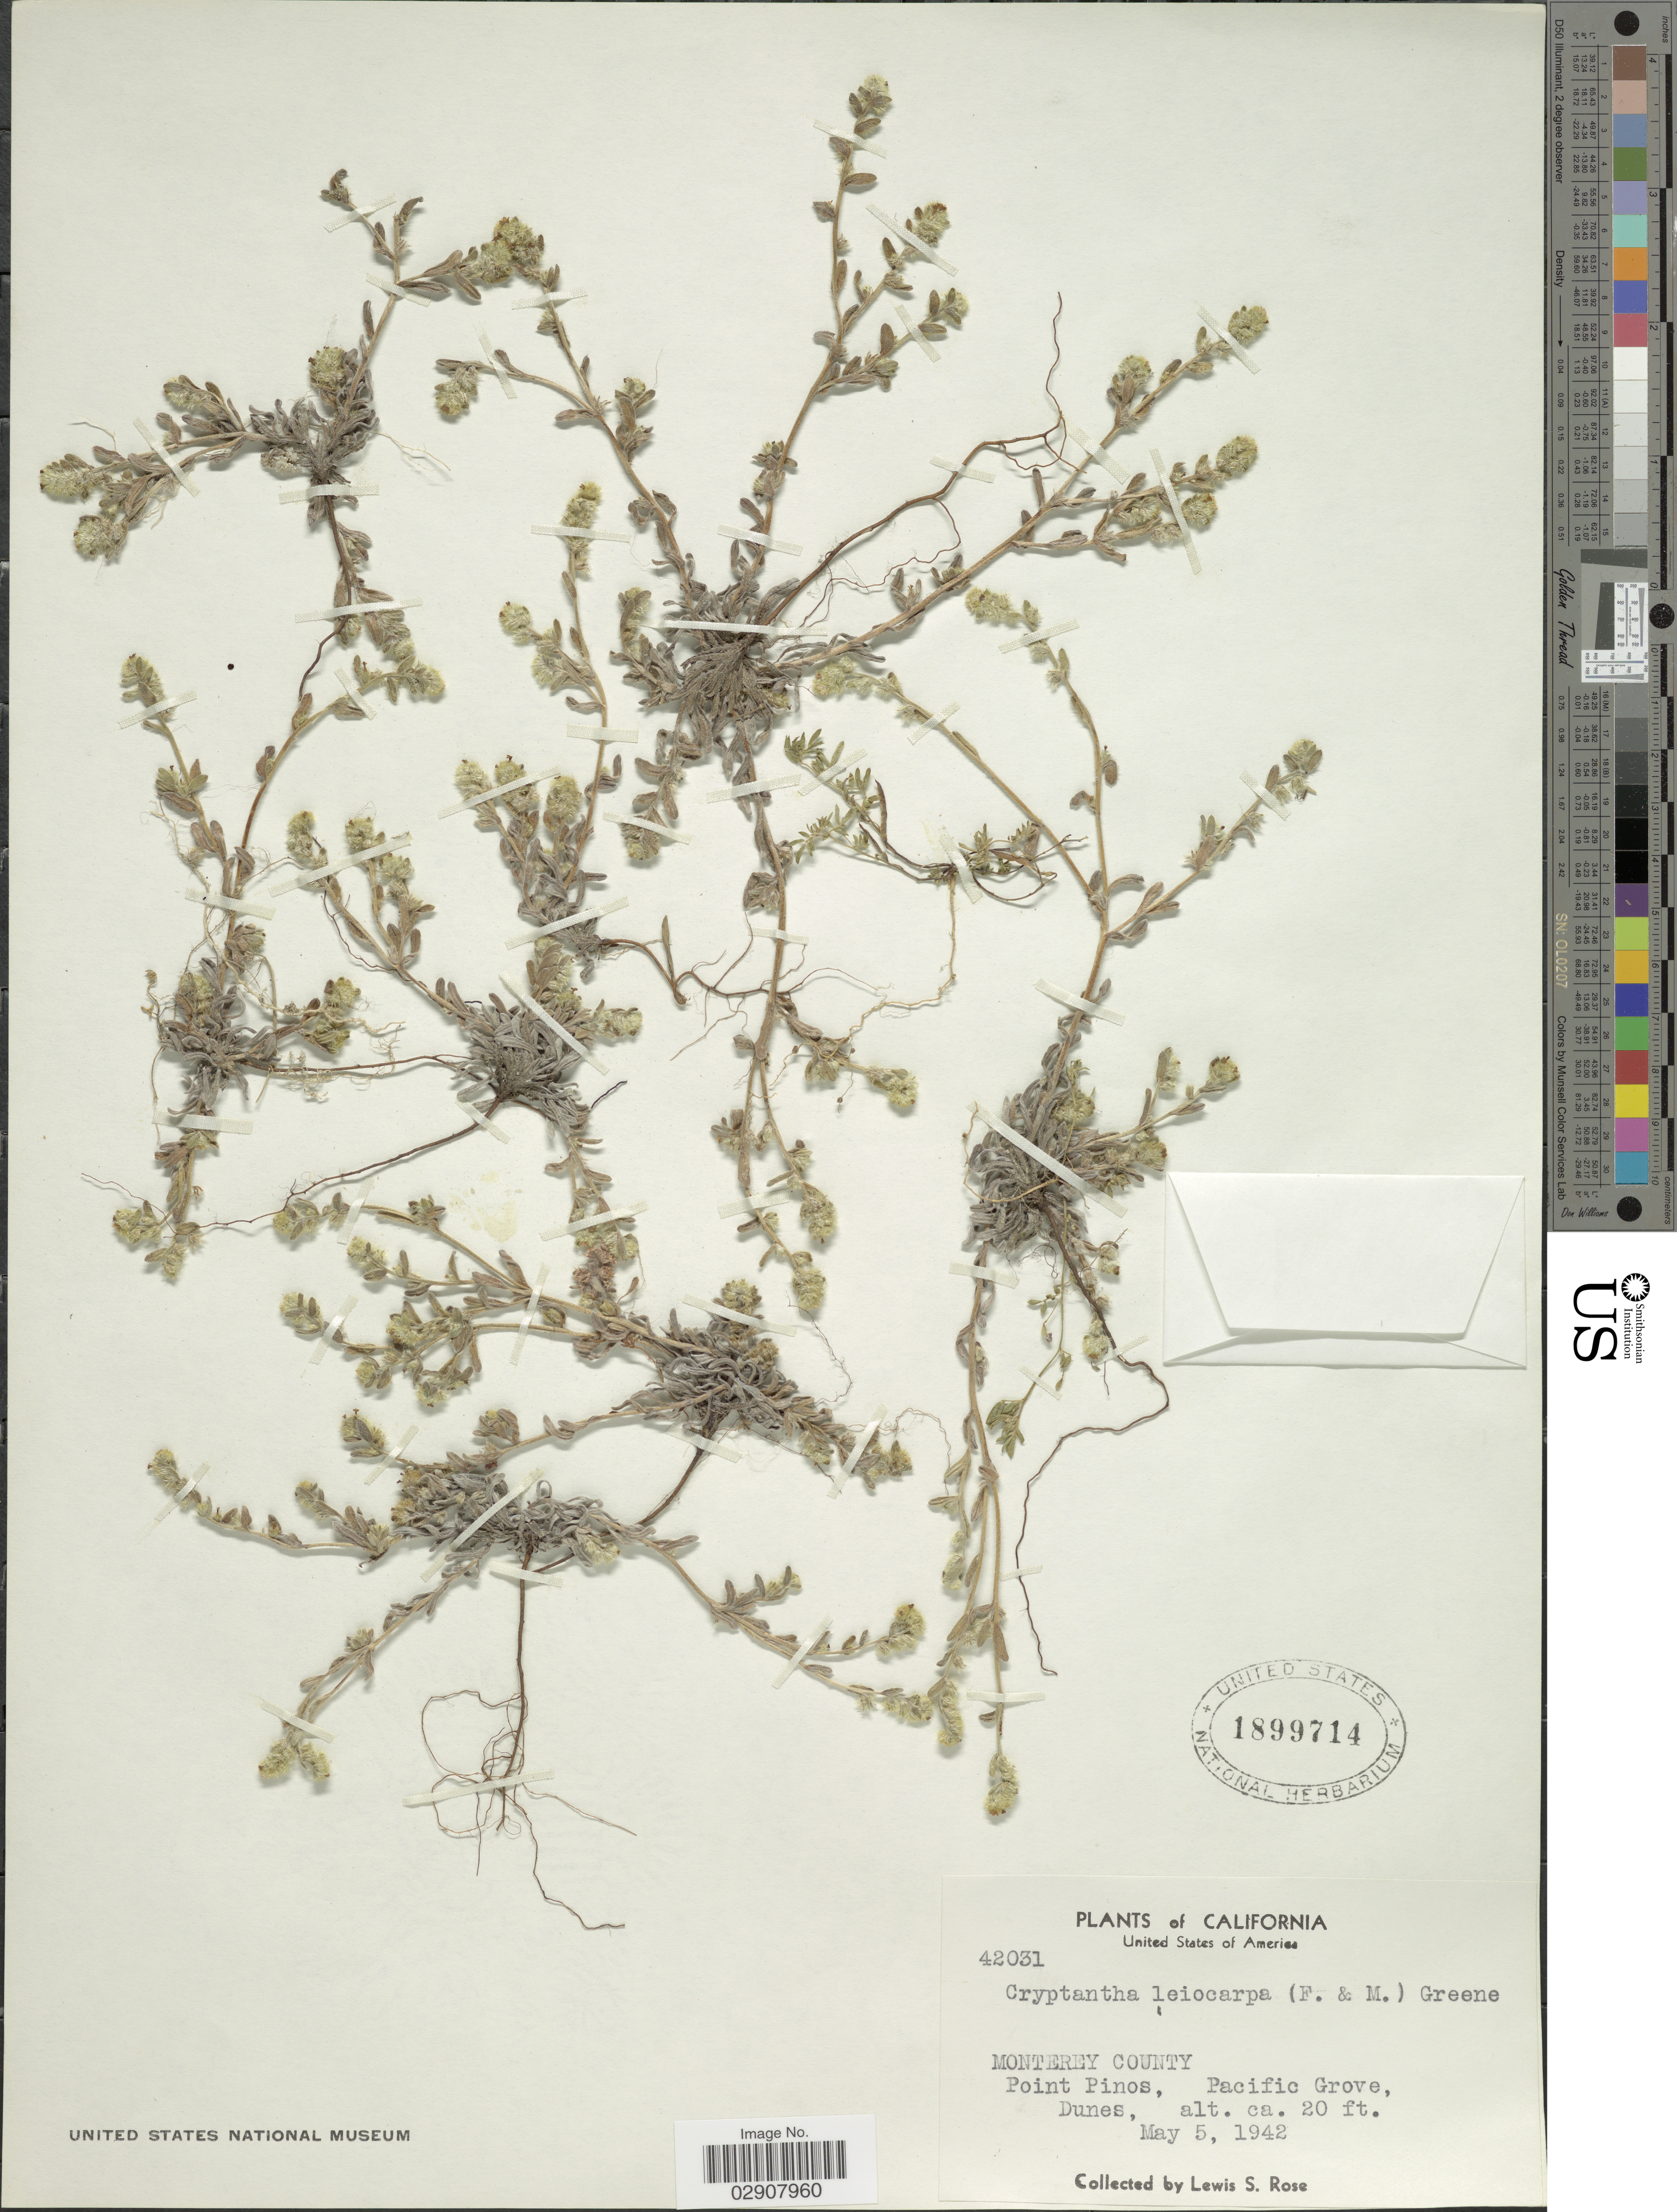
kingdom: Plantae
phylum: Tracheophyta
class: Magnoliopsida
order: Boraginales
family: Boraginaceae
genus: Cryptantha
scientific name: Cryptantha leiocarpa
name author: (Fisch. & C.A. Mey.) Greene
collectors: L. S. Rose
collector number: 42031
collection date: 1942-05-05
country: United States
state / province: California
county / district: Monterey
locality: Monterey County, Point Pinos, Pacific Grove, Dunes.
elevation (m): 6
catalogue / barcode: US 1899714